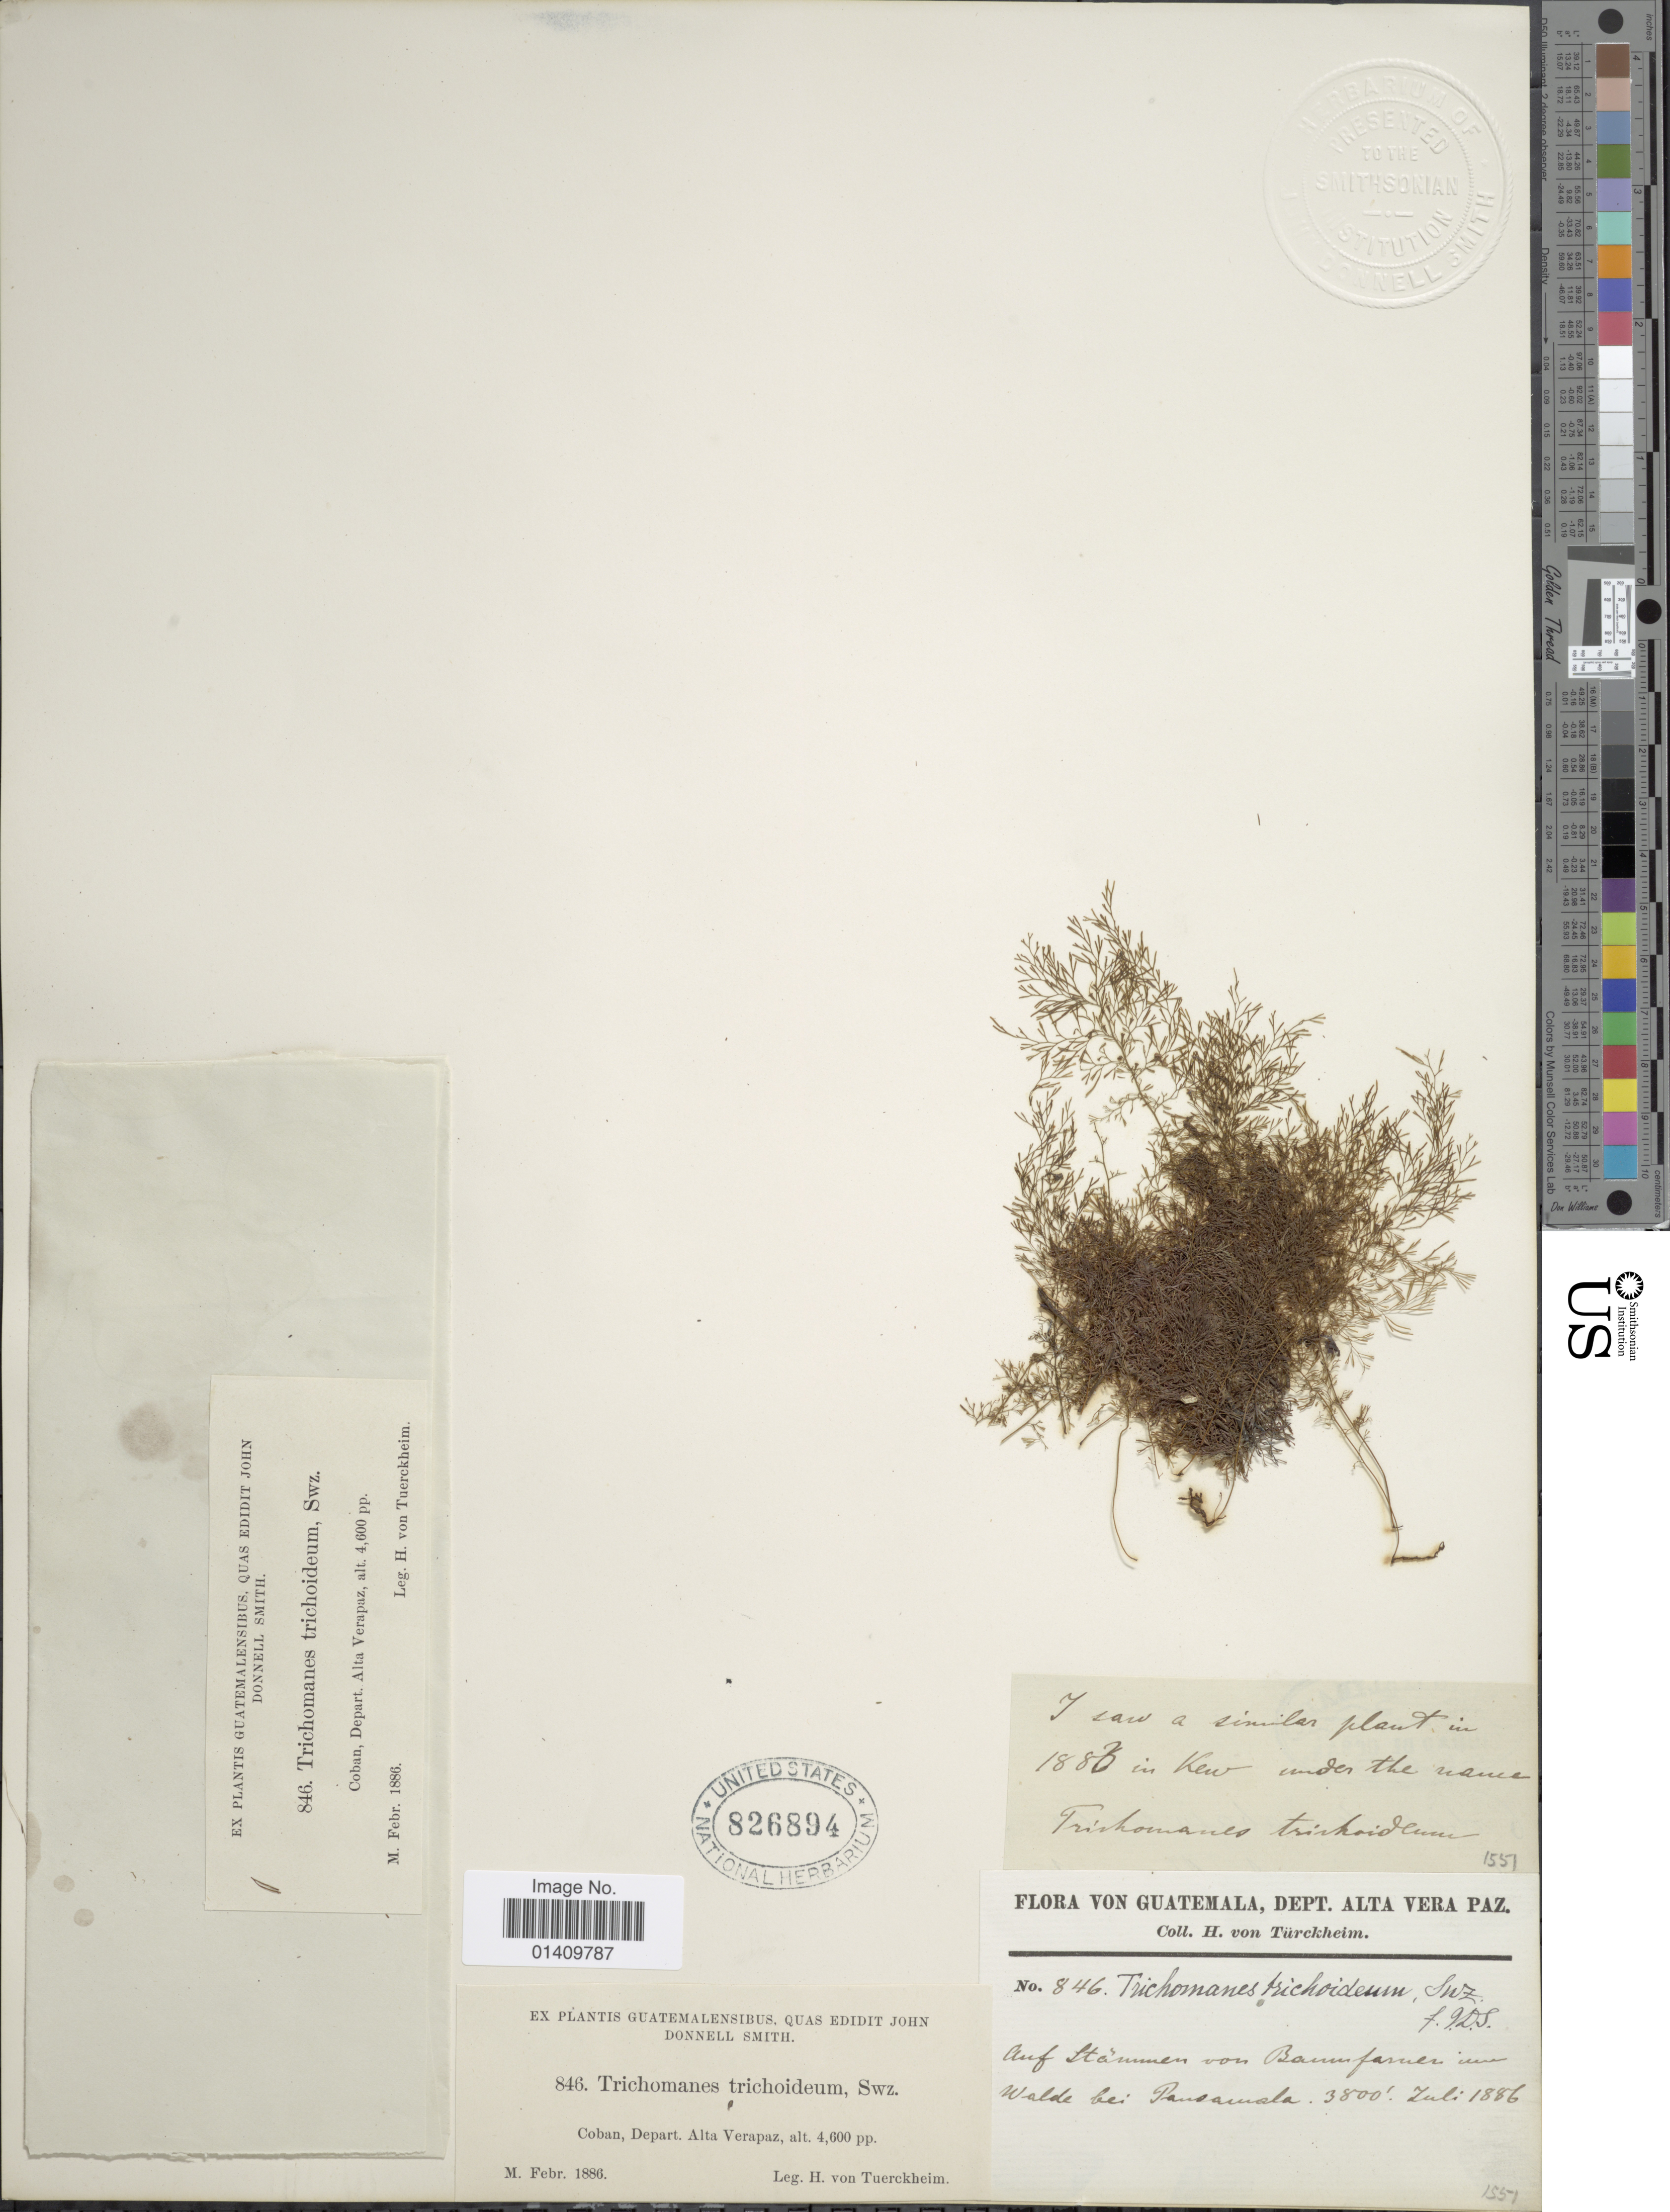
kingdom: Plantae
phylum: Tracheophyta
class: Polypodiopsida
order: Hymenophyllales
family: Hymenophyllaceae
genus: Polyphlebium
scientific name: Polyphlebium capillaceum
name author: (L.) Ebihara & Dubuisson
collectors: H. von Tuerckheim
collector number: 846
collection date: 1886-05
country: Guatemala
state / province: Alta Verapaz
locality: Coban, depart Alta Verapaz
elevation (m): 1402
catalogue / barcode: US 826894